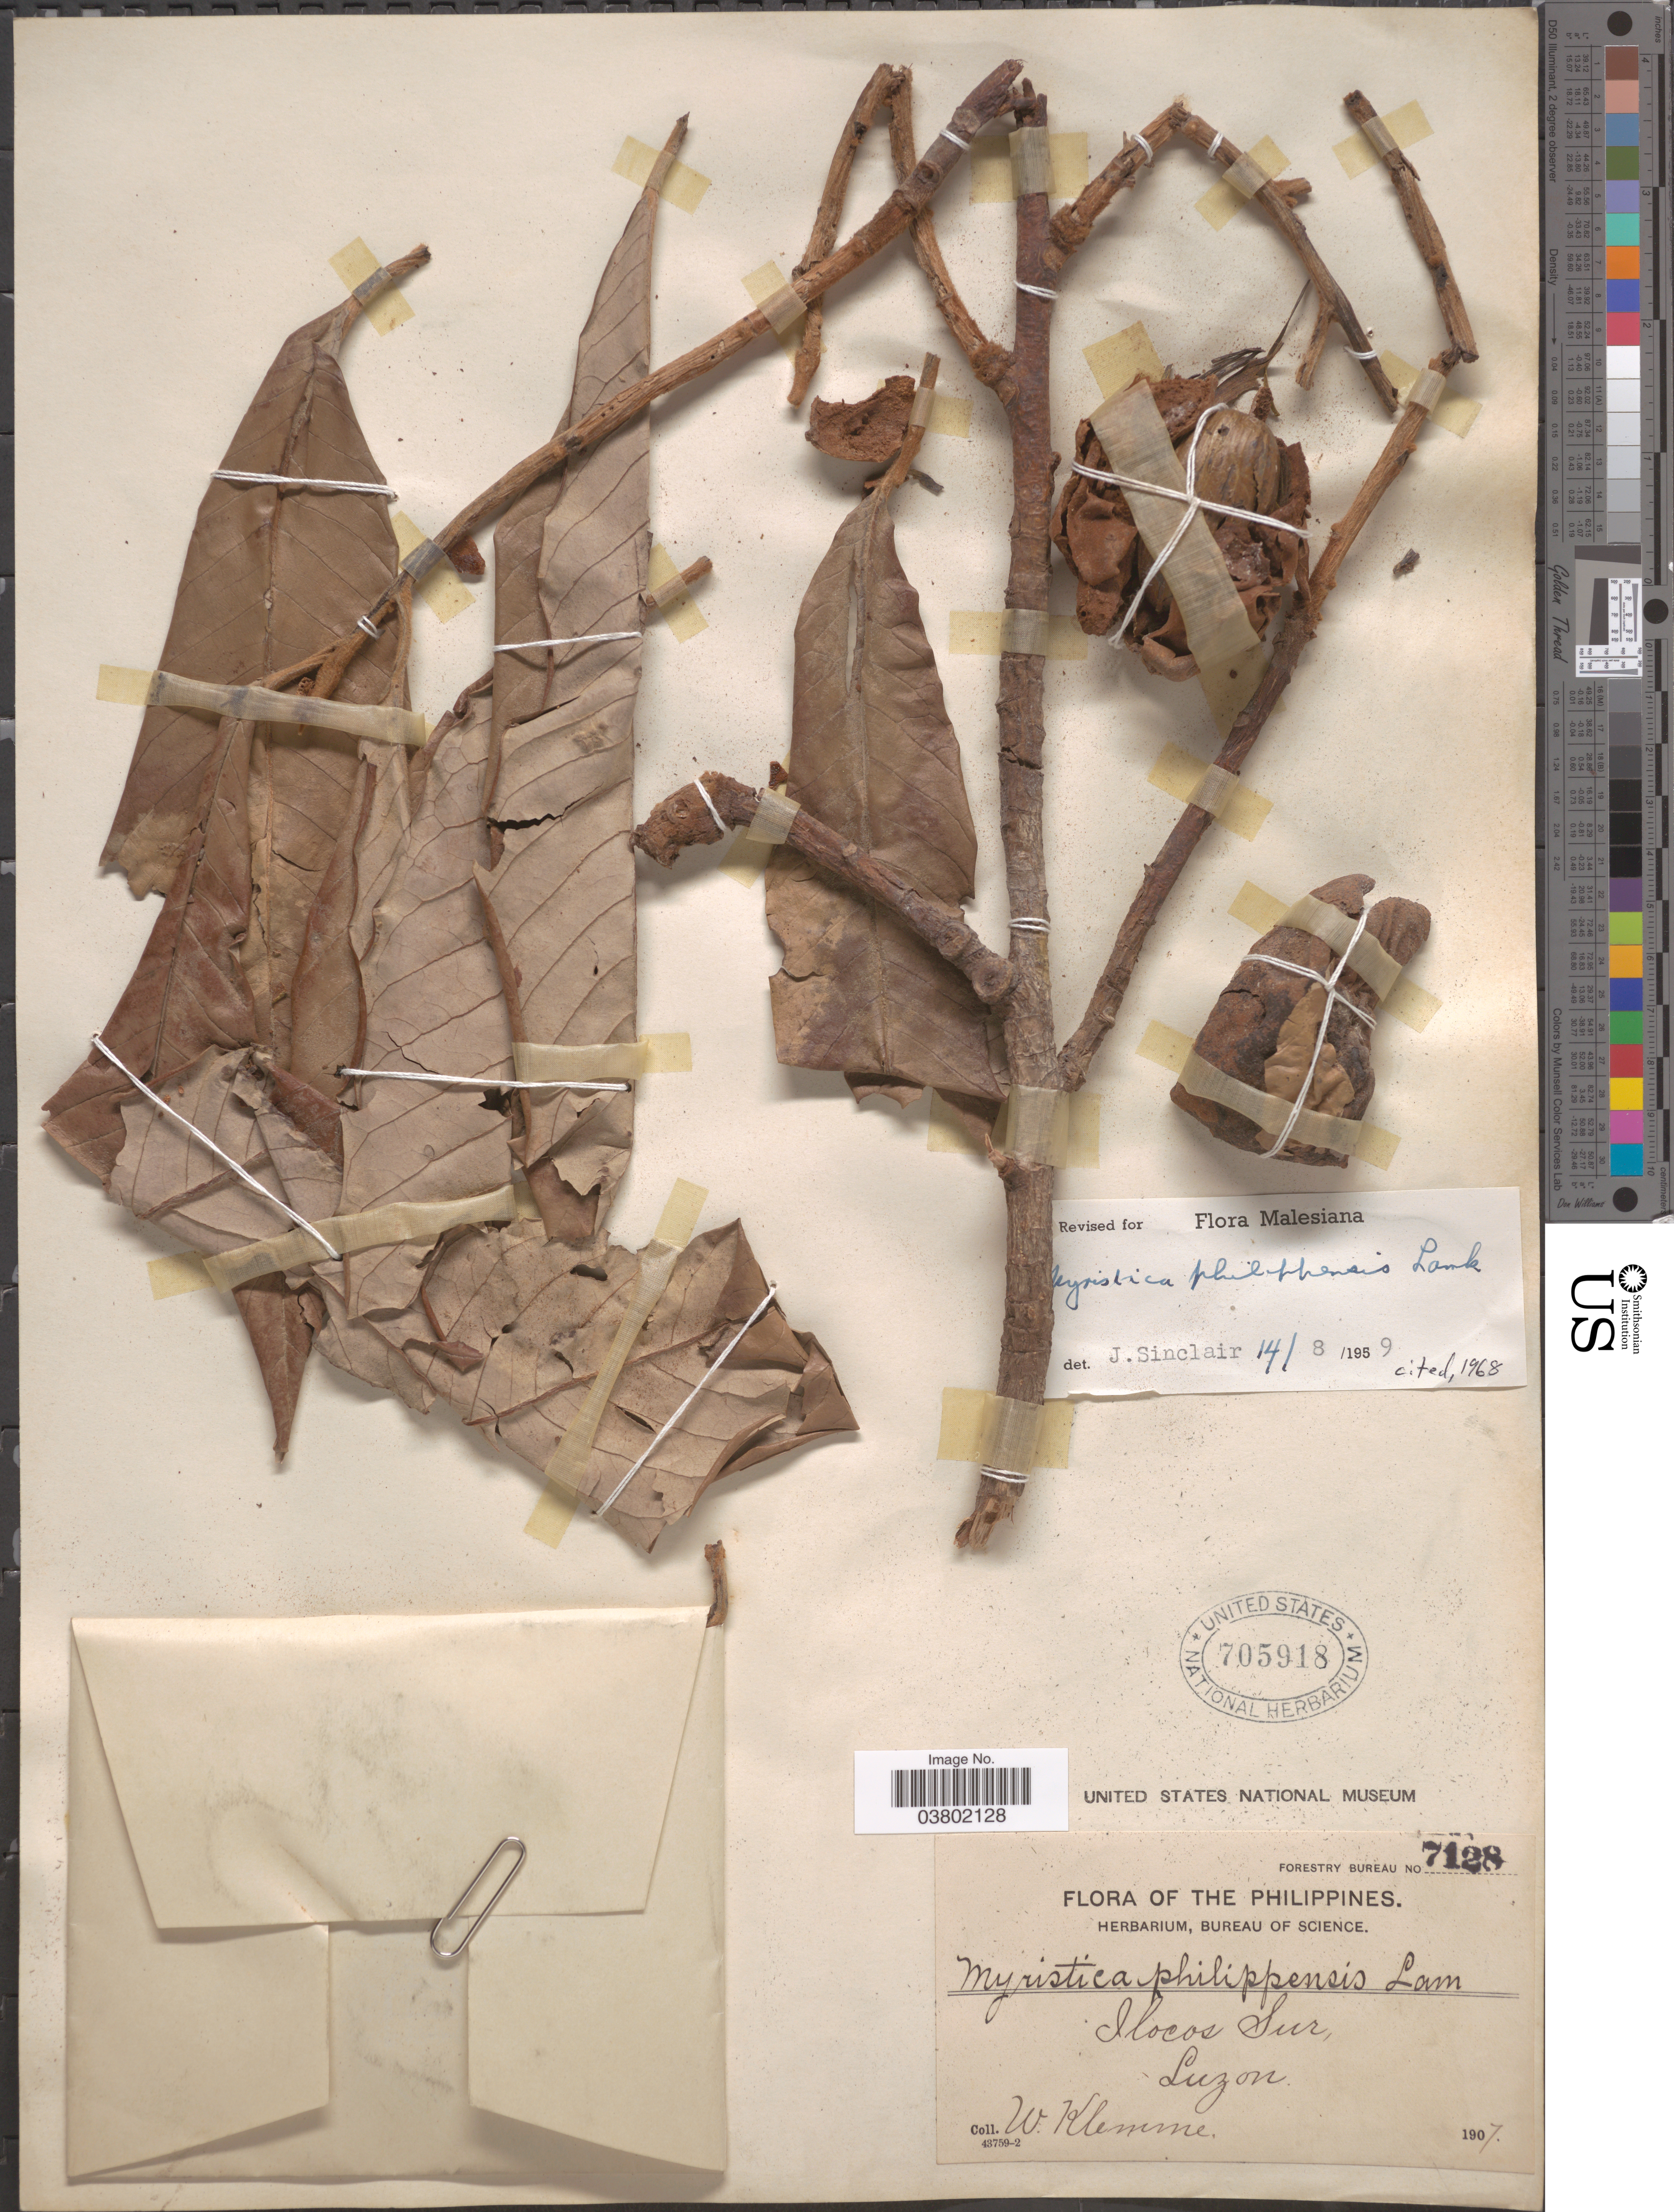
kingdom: Plantae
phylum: Tracheophyta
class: Magnoliopsida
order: Magnoliales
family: Myristicaceae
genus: Myristica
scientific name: Myristica philippensis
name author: Lam.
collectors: W. Klemme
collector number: Forestry Bureau 7128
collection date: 1907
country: Philippines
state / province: Ilocos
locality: Ilocos Sur, Luzon.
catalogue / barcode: US 705918